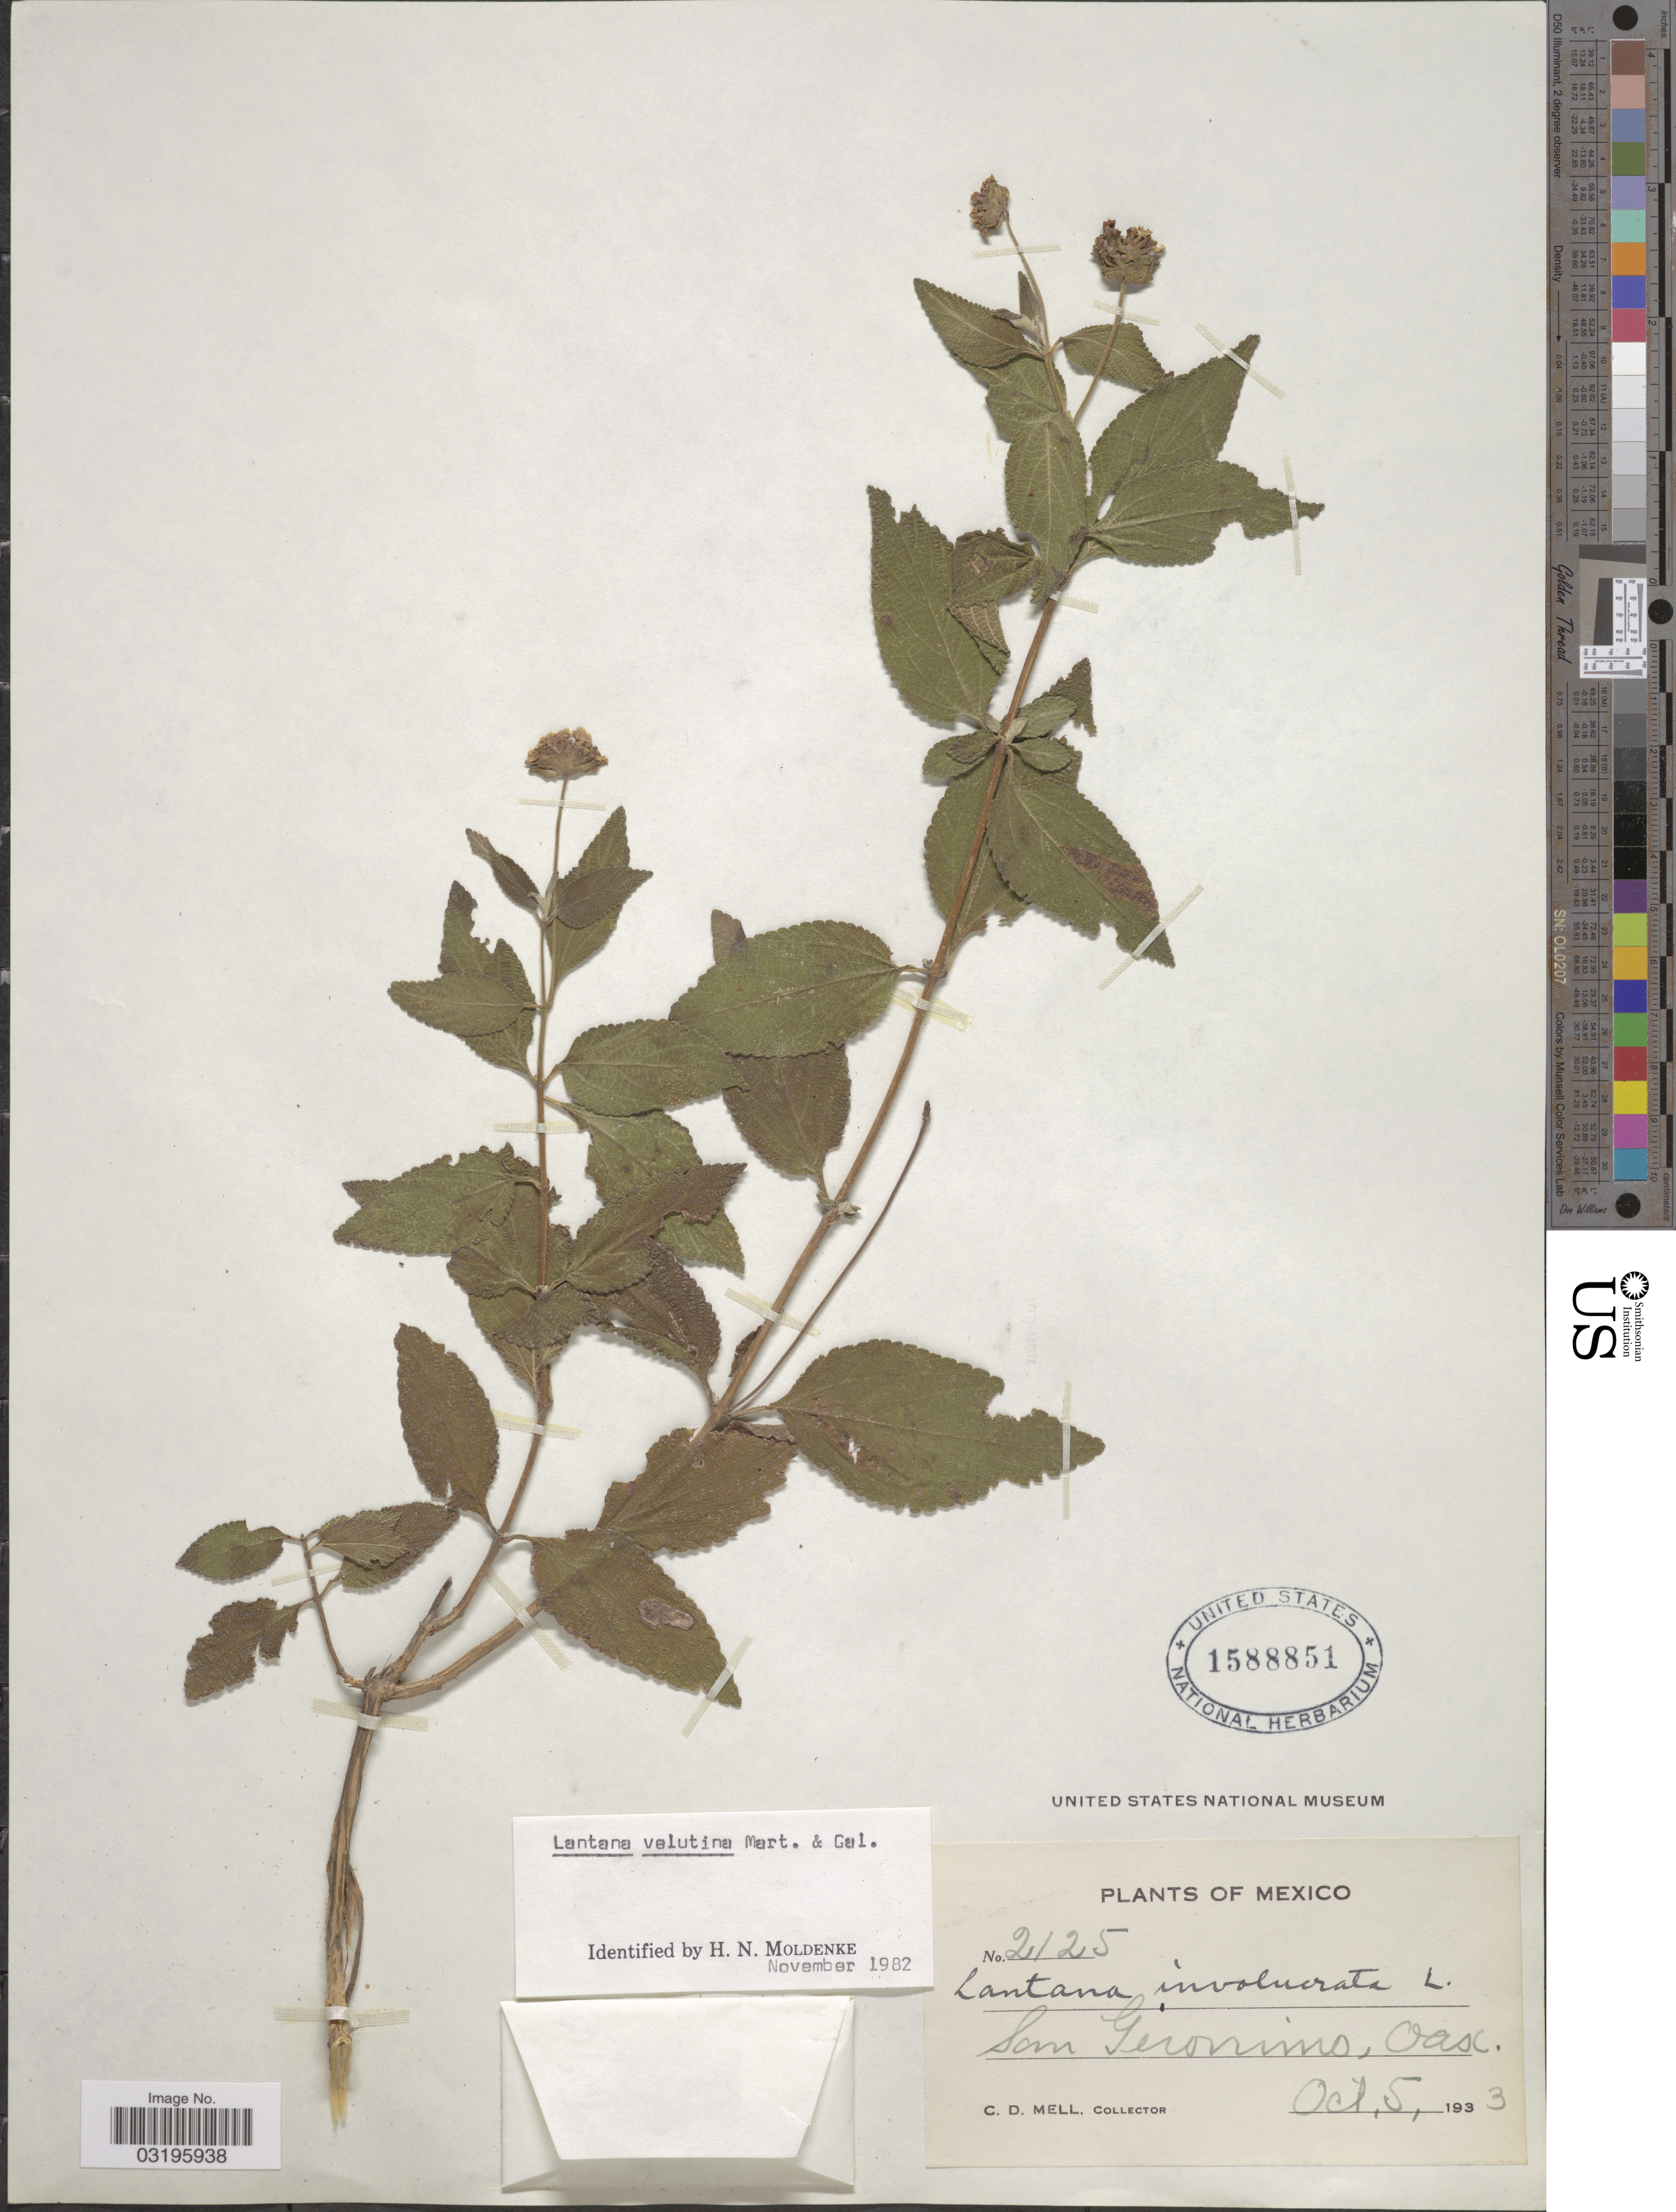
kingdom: Plantae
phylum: Tracheophyta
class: Magnoliopsida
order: Lamiales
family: Verbenaceae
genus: Lantana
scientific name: Lantana velutina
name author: M. Martens & Galeotti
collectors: C. D. Mell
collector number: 2125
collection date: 1933-10-05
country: Mexico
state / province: Oaxaca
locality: San Geronimo.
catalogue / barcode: US 1588851